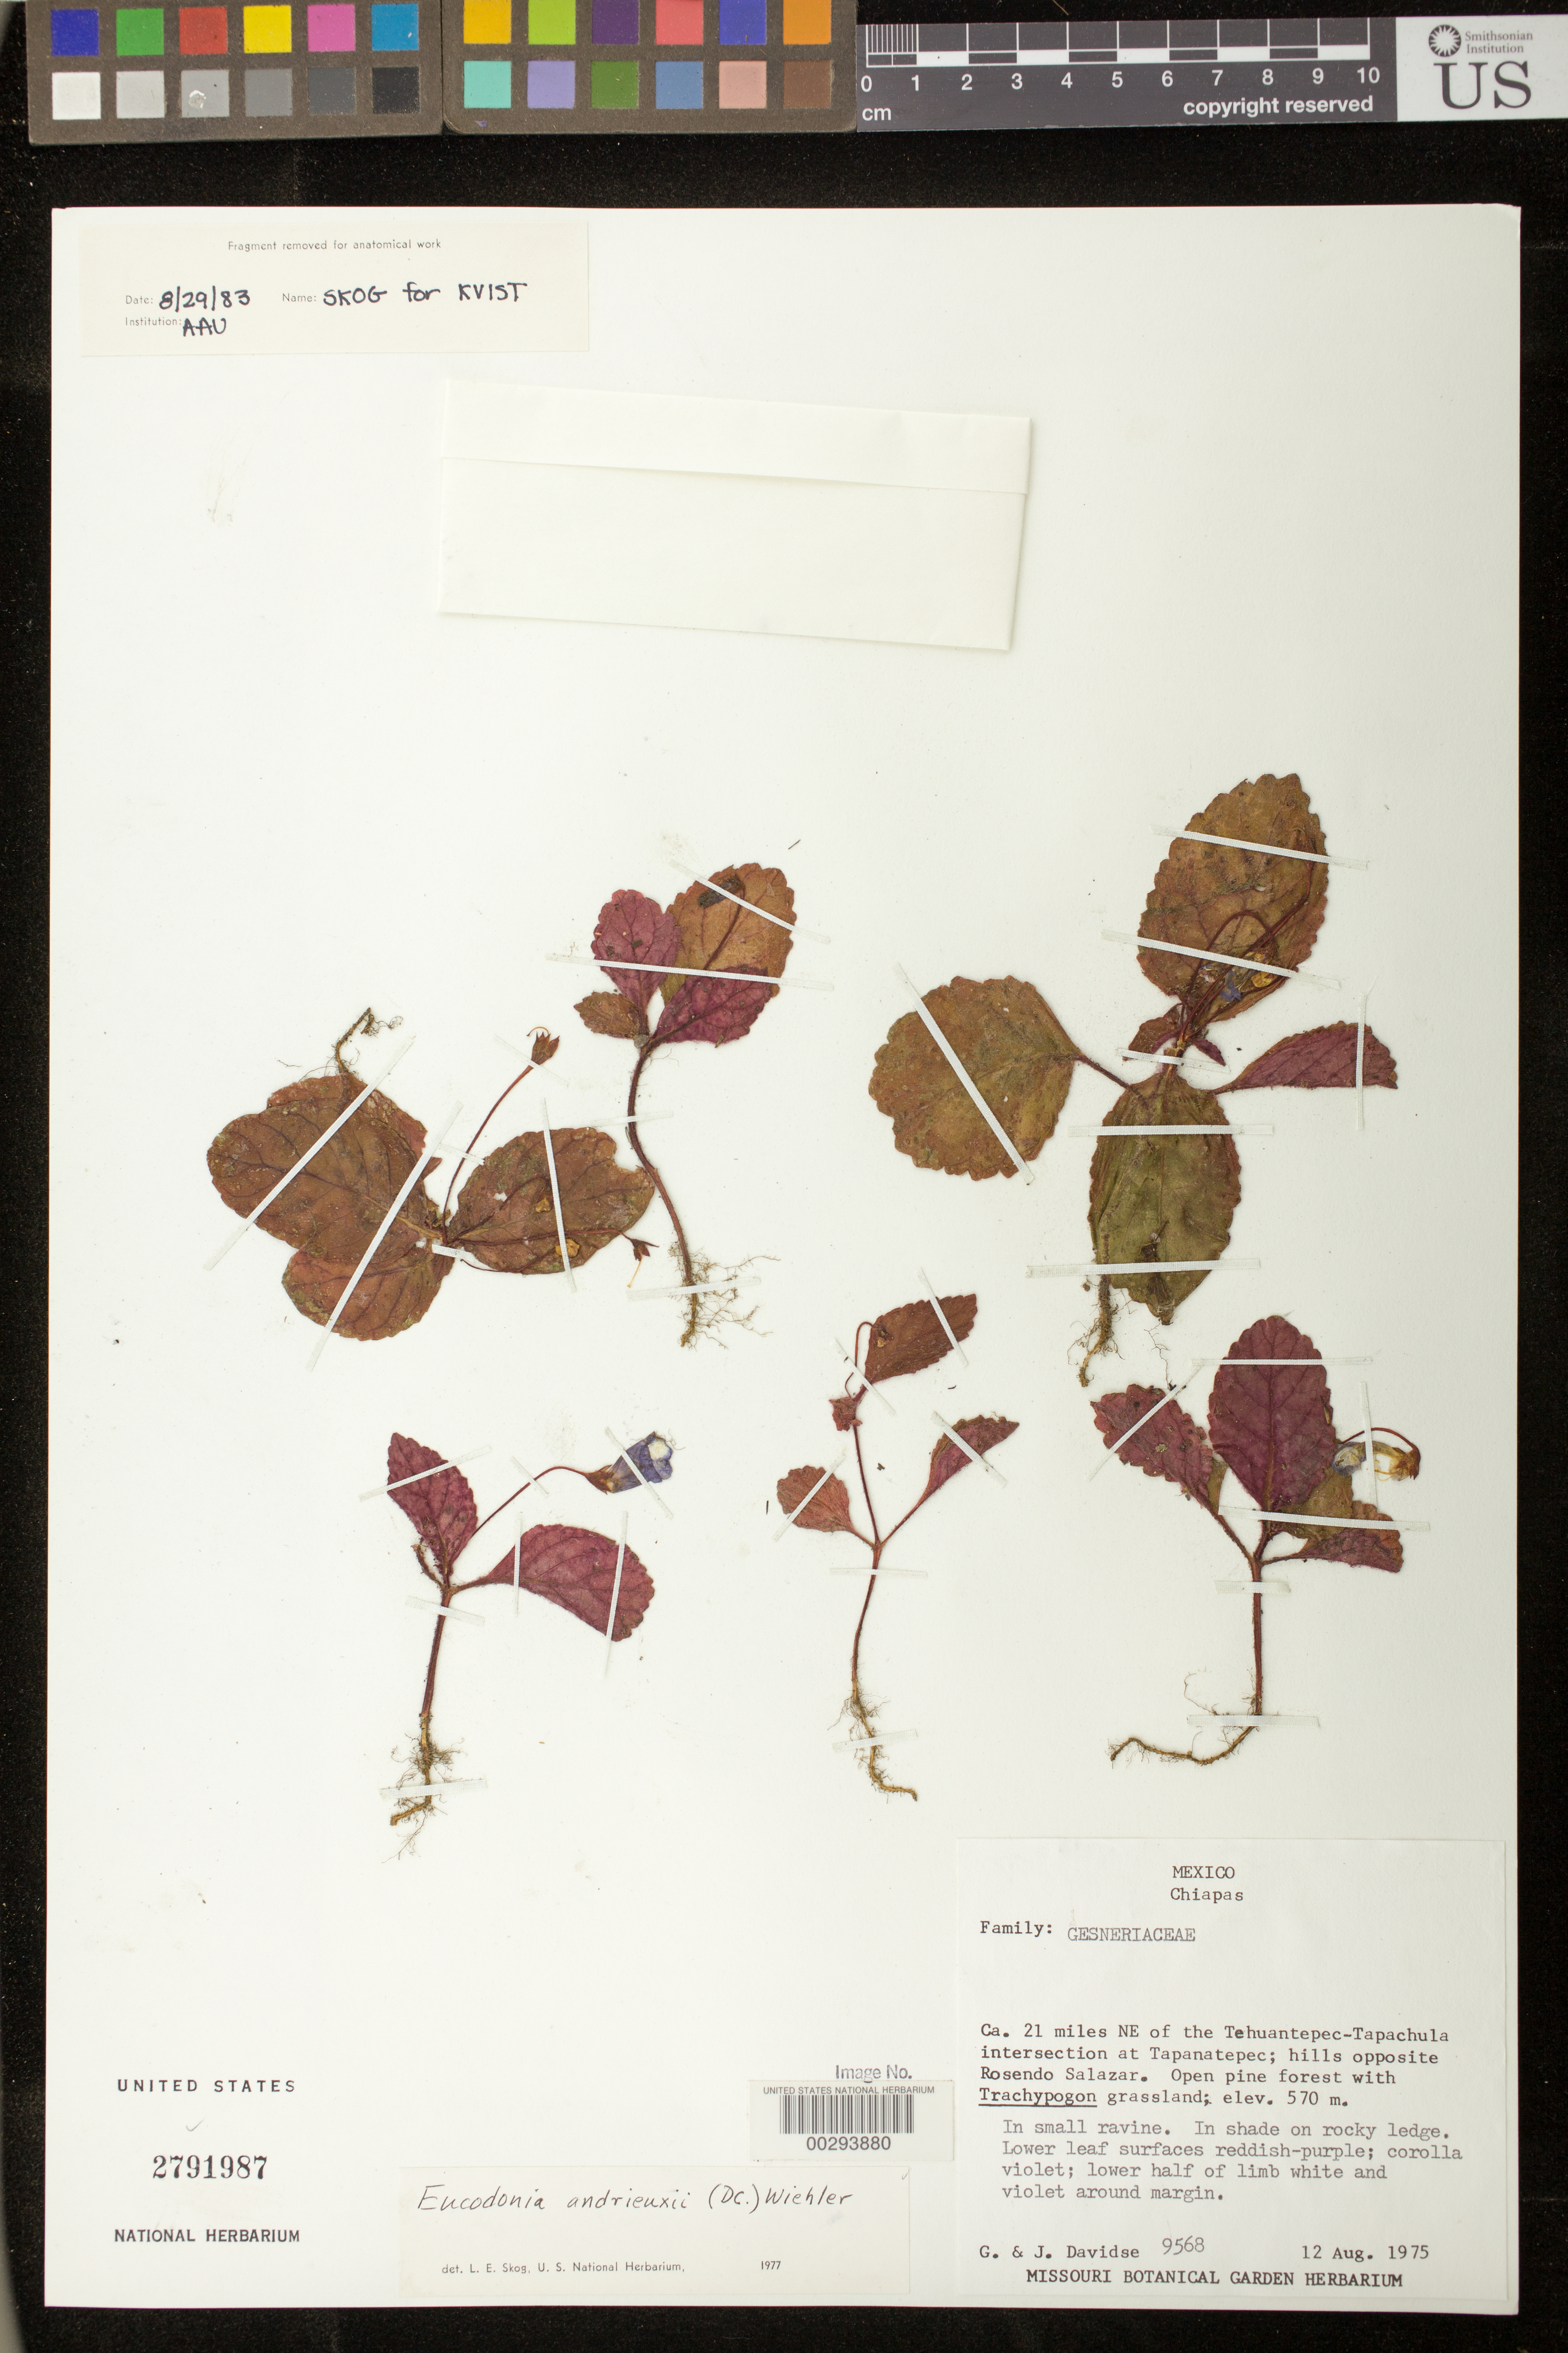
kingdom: Plantae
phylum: Tracheophyta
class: Magnoliopsida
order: Lamiales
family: Gesneriaceae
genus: Eucodonia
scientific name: Eucodonia andrieuxii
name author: (DC.) Wiehler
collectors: G. Davidse & J. Davidse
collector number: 9568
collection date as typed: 12 Aug 1975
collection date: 1975-08-12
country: Mexico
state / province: Chiapas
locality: Ca 21 mi NE of the Tehuantepec-Tapachula intersection at Tapanatepec, hills opposite Rosendosalazar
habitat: In small ravine,in shade on rocky ledge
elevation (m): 570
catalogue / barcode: US 2791987